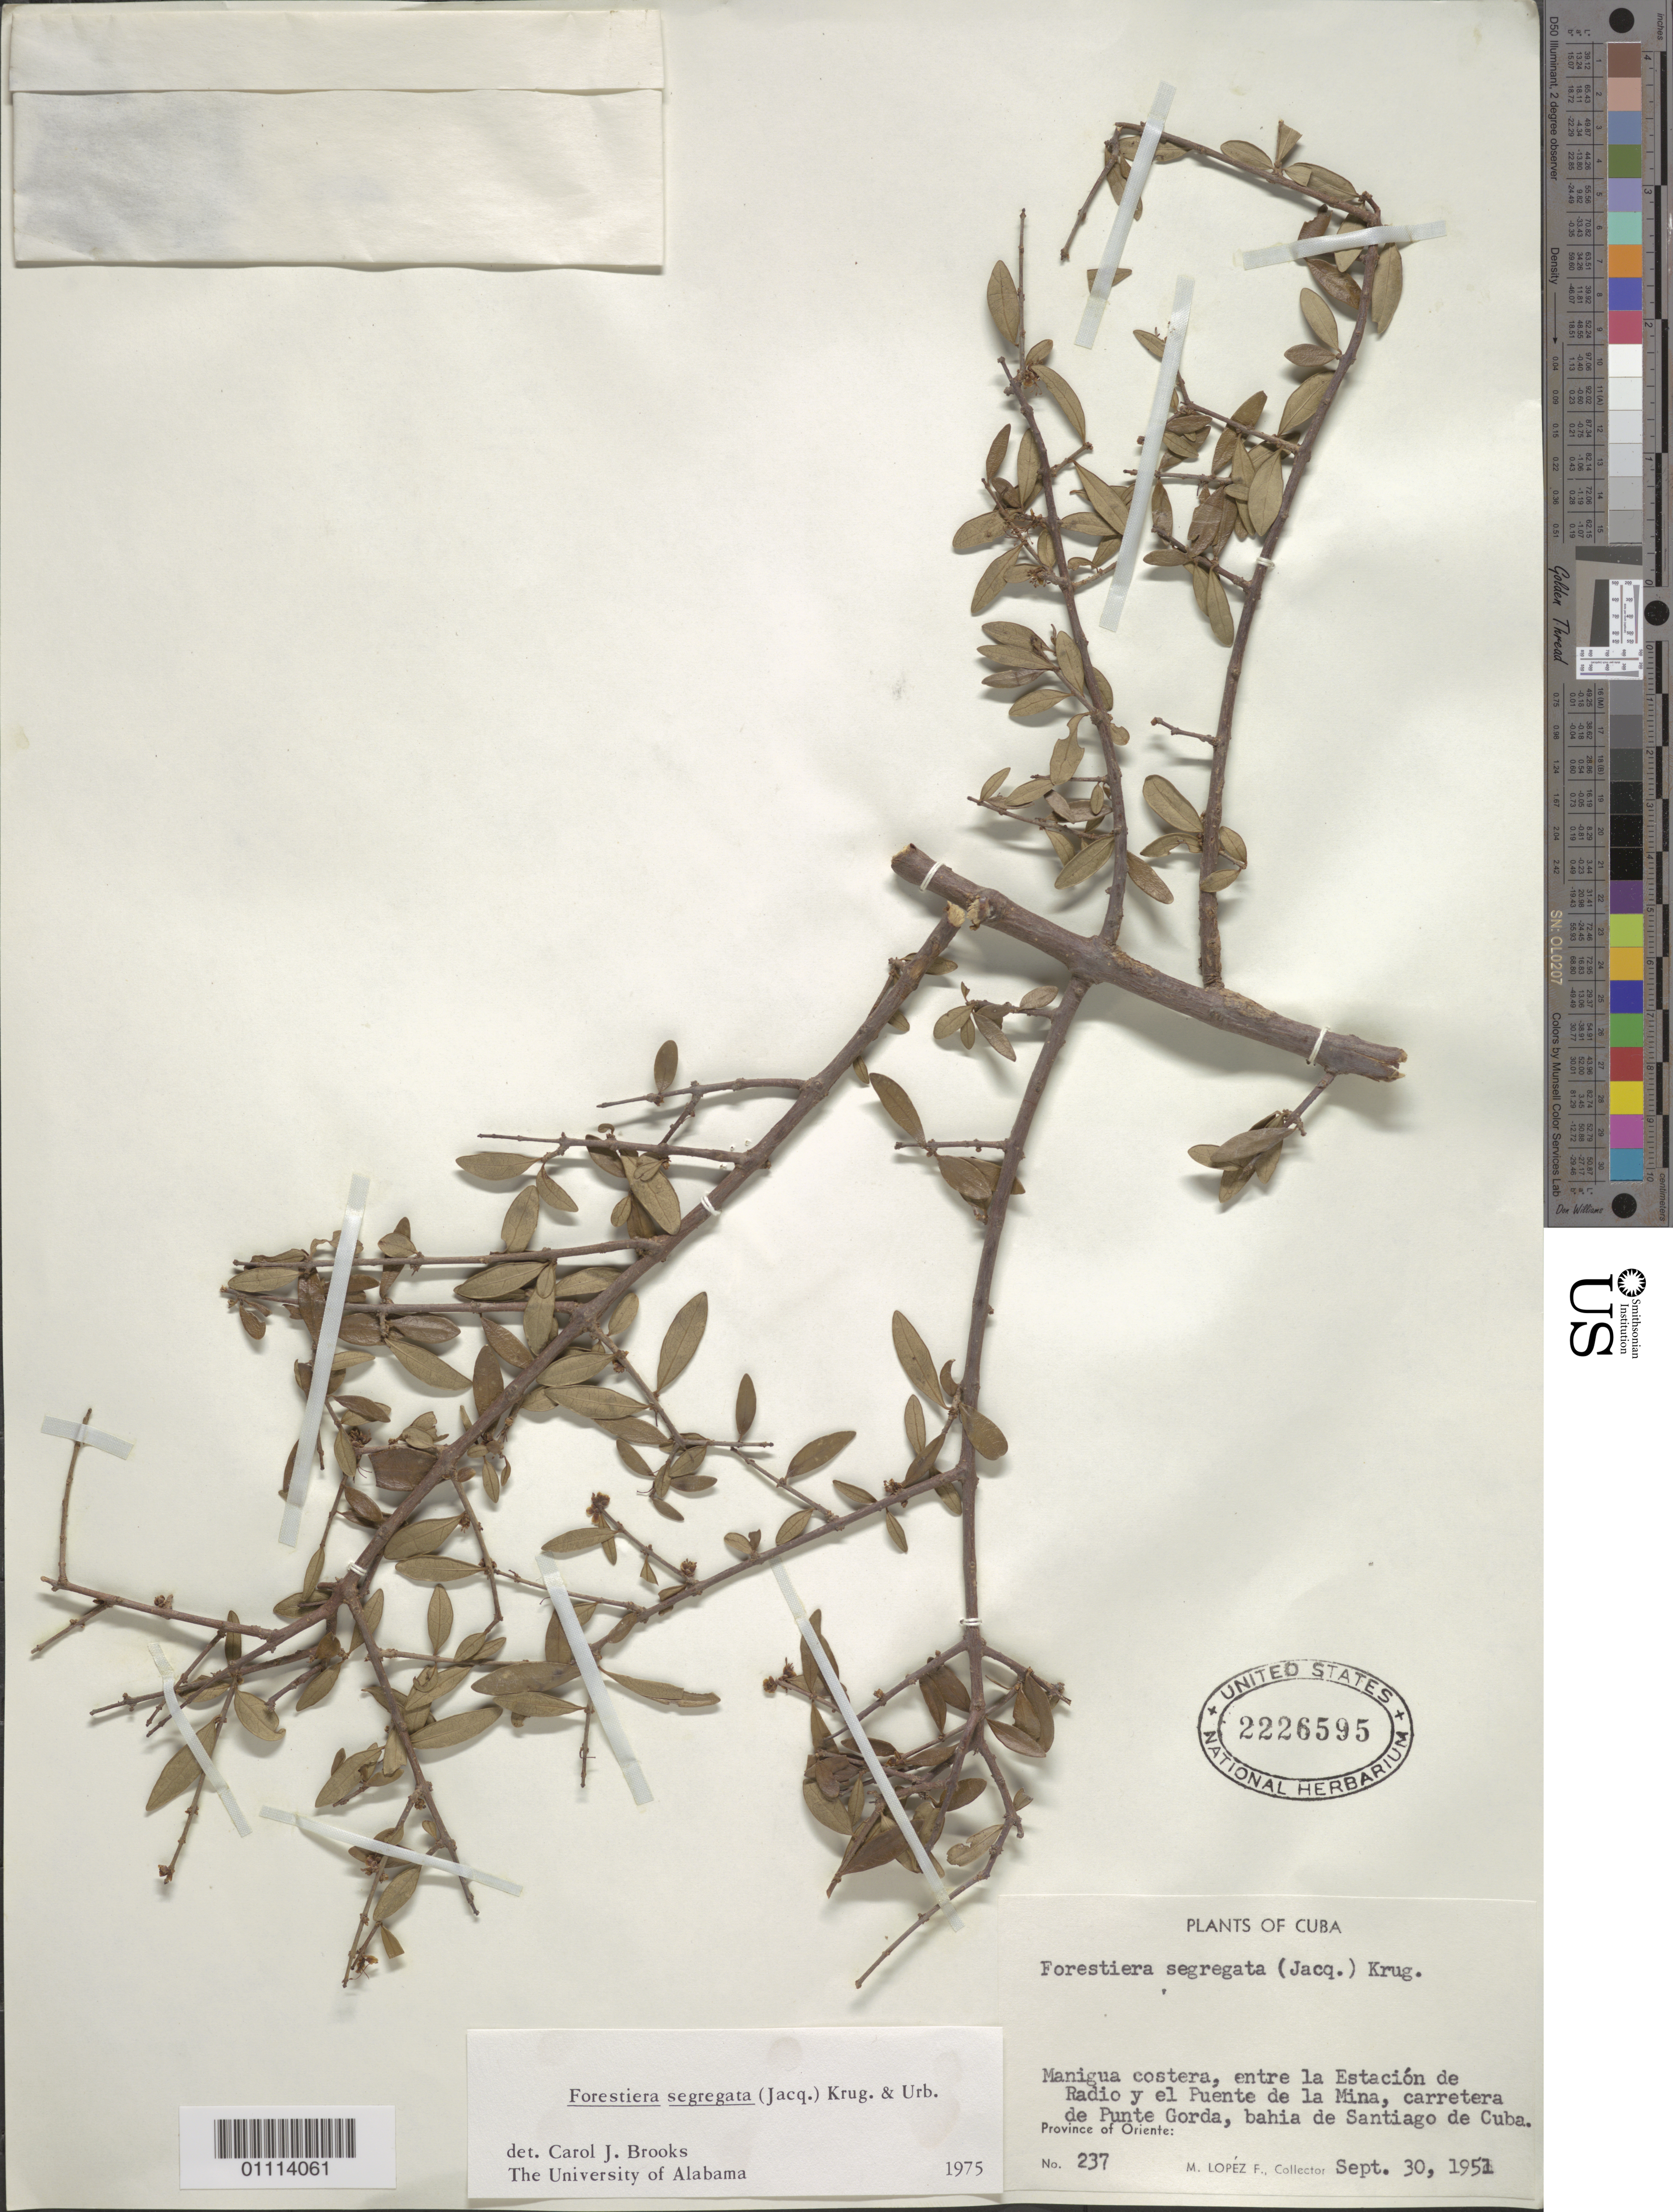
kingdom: Plantae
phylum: Tracheophyta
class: Magnoliopsida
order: Lamiales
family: Oleaceae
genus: Forestiera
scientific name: Forestiera segregata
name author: (Jacq.) Krug & Urb.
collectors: M. López Figueiras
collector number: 237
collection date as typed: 30 Sep 1952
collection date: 1952-09-30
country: Cuba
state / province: Santiago de Cuba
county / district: Santiago De Cuba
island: Cuba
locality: Manigua costera, entre la Estacion de Radio y el Puente de la Mina, carretera de Punte Gorda, bahia de Santiago de Cuba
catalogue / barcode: US 2226595